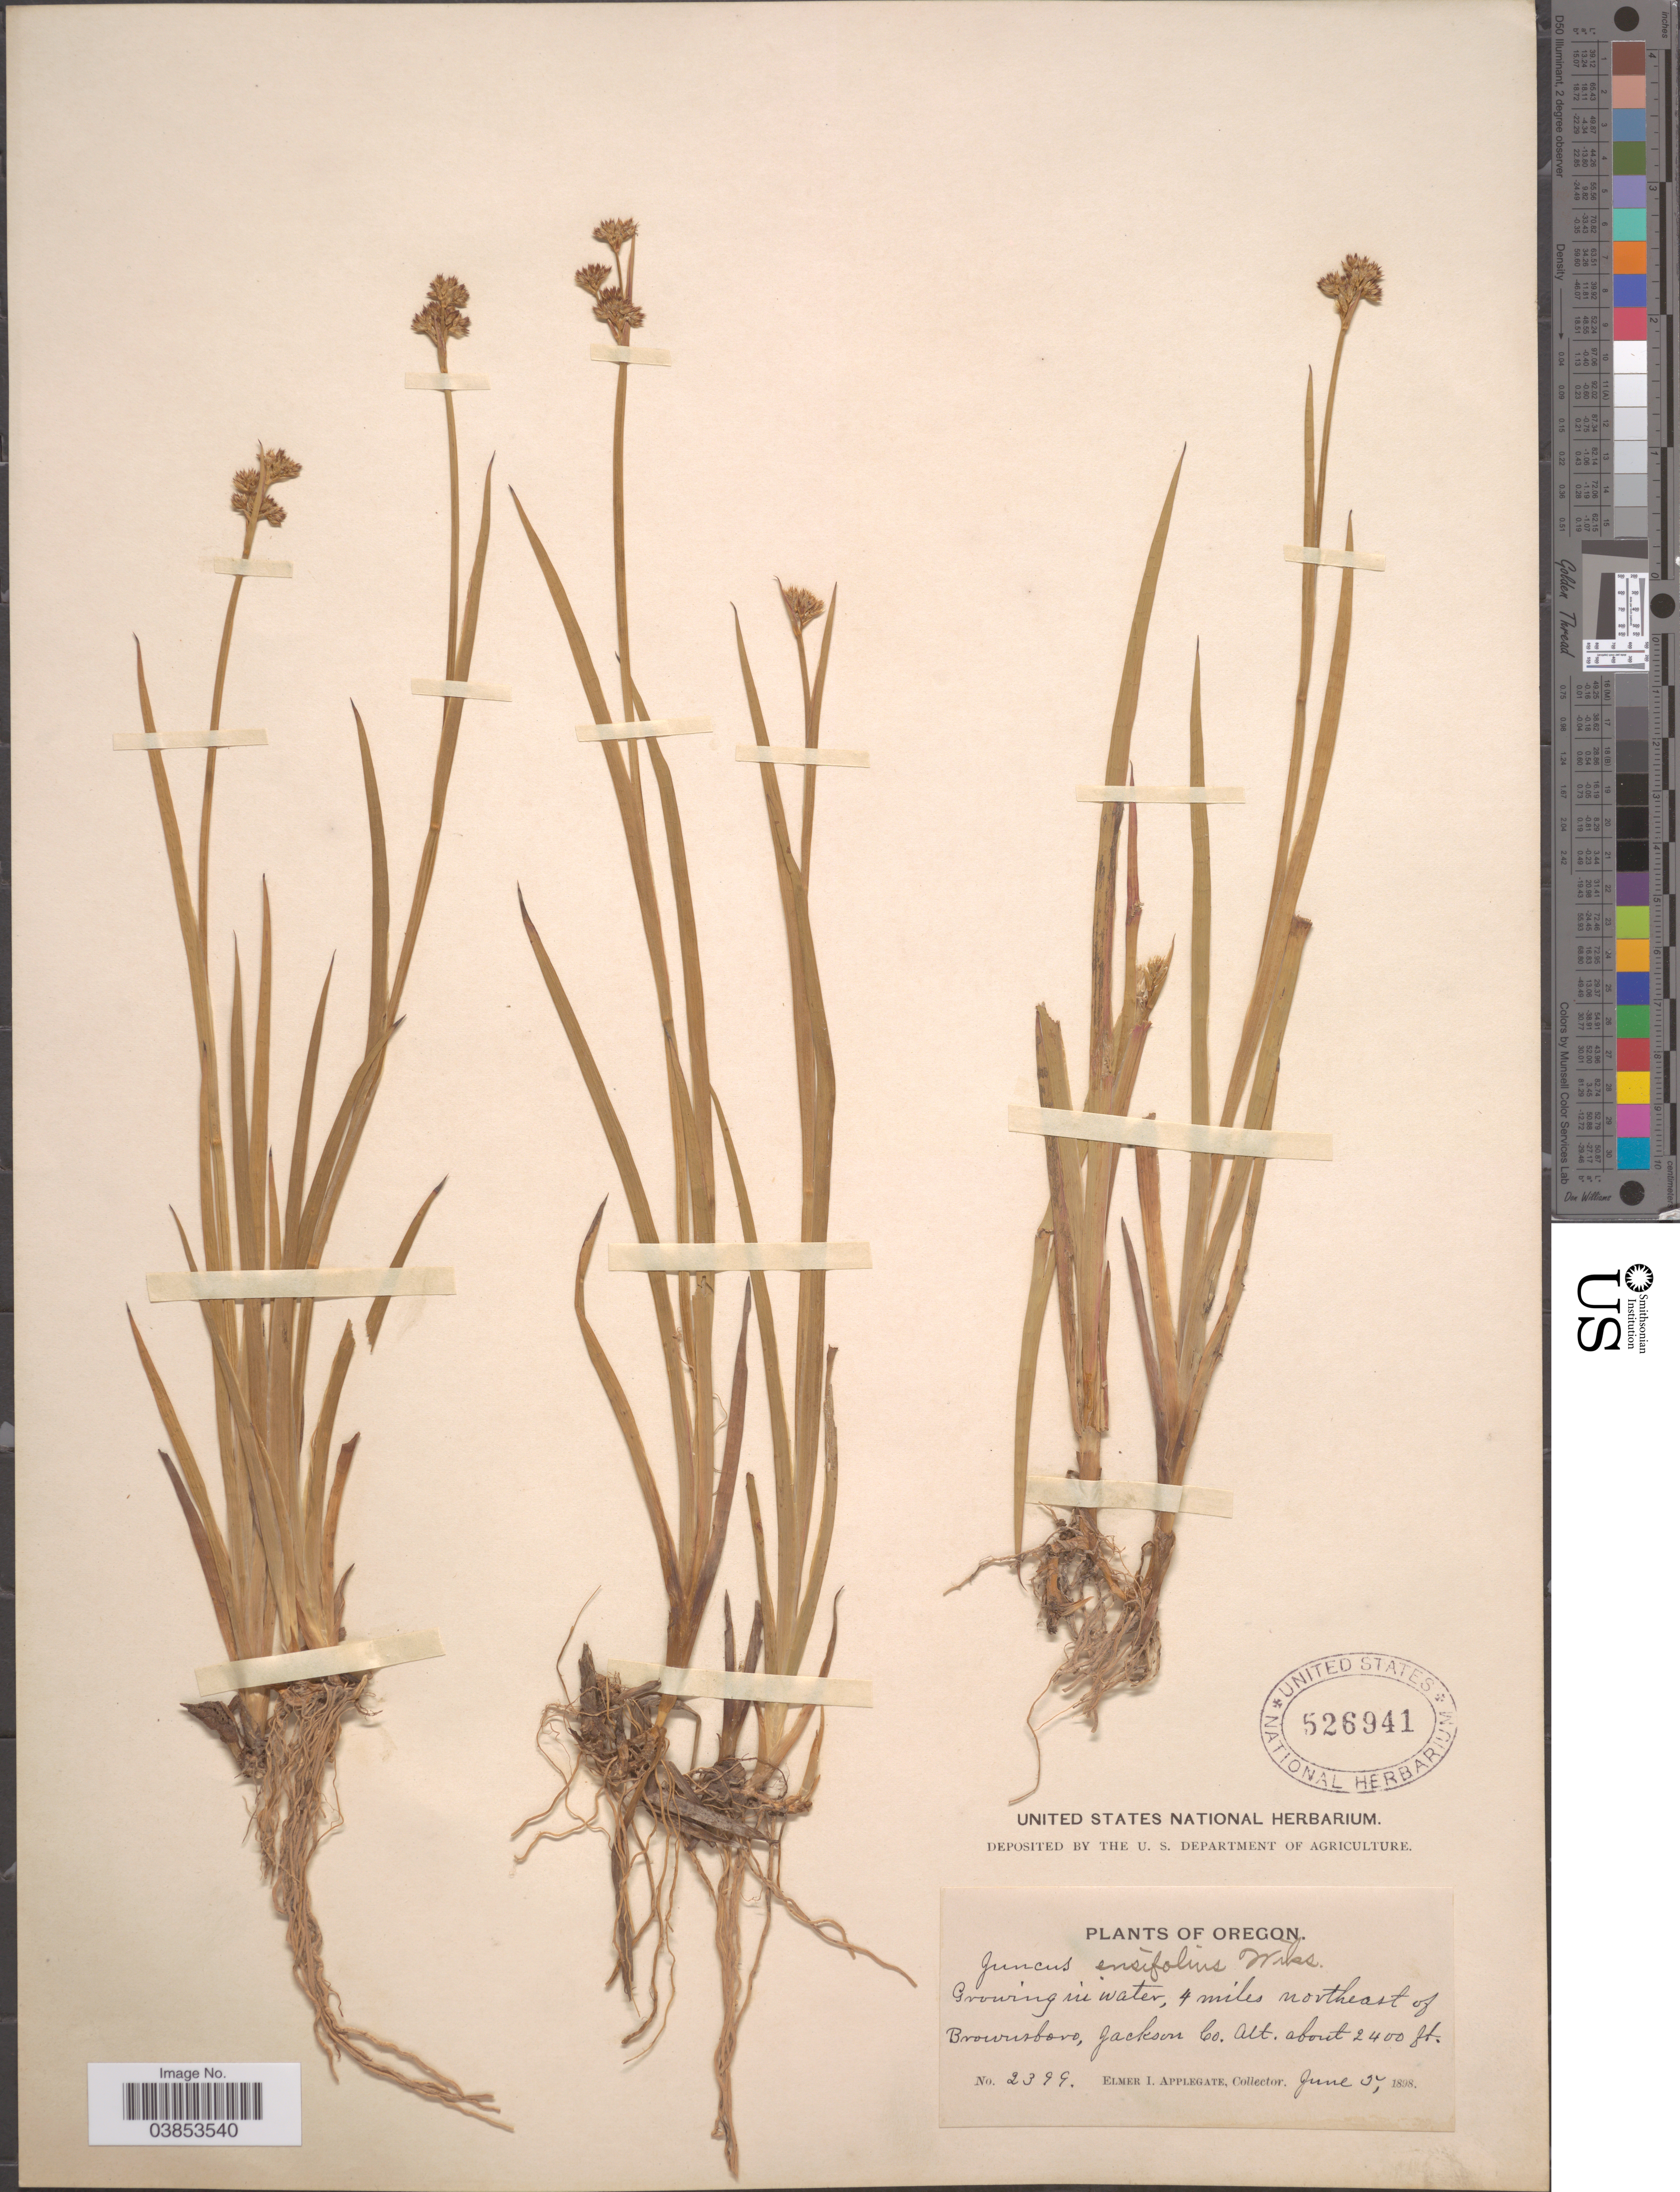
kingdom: Plantae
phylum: Tracheophyta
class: Liliopsida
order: Poales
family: Juncaceae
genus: Juncus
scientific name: Juncus ensifolius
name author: Wikstr.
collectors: E. I. Applegate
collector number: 2399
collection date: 1898-06-05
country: United States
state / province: Oregon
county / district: Jackson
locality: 4 miles northeast of Brownsboro, Jackson Co.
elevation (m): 732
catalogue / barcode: US 526941